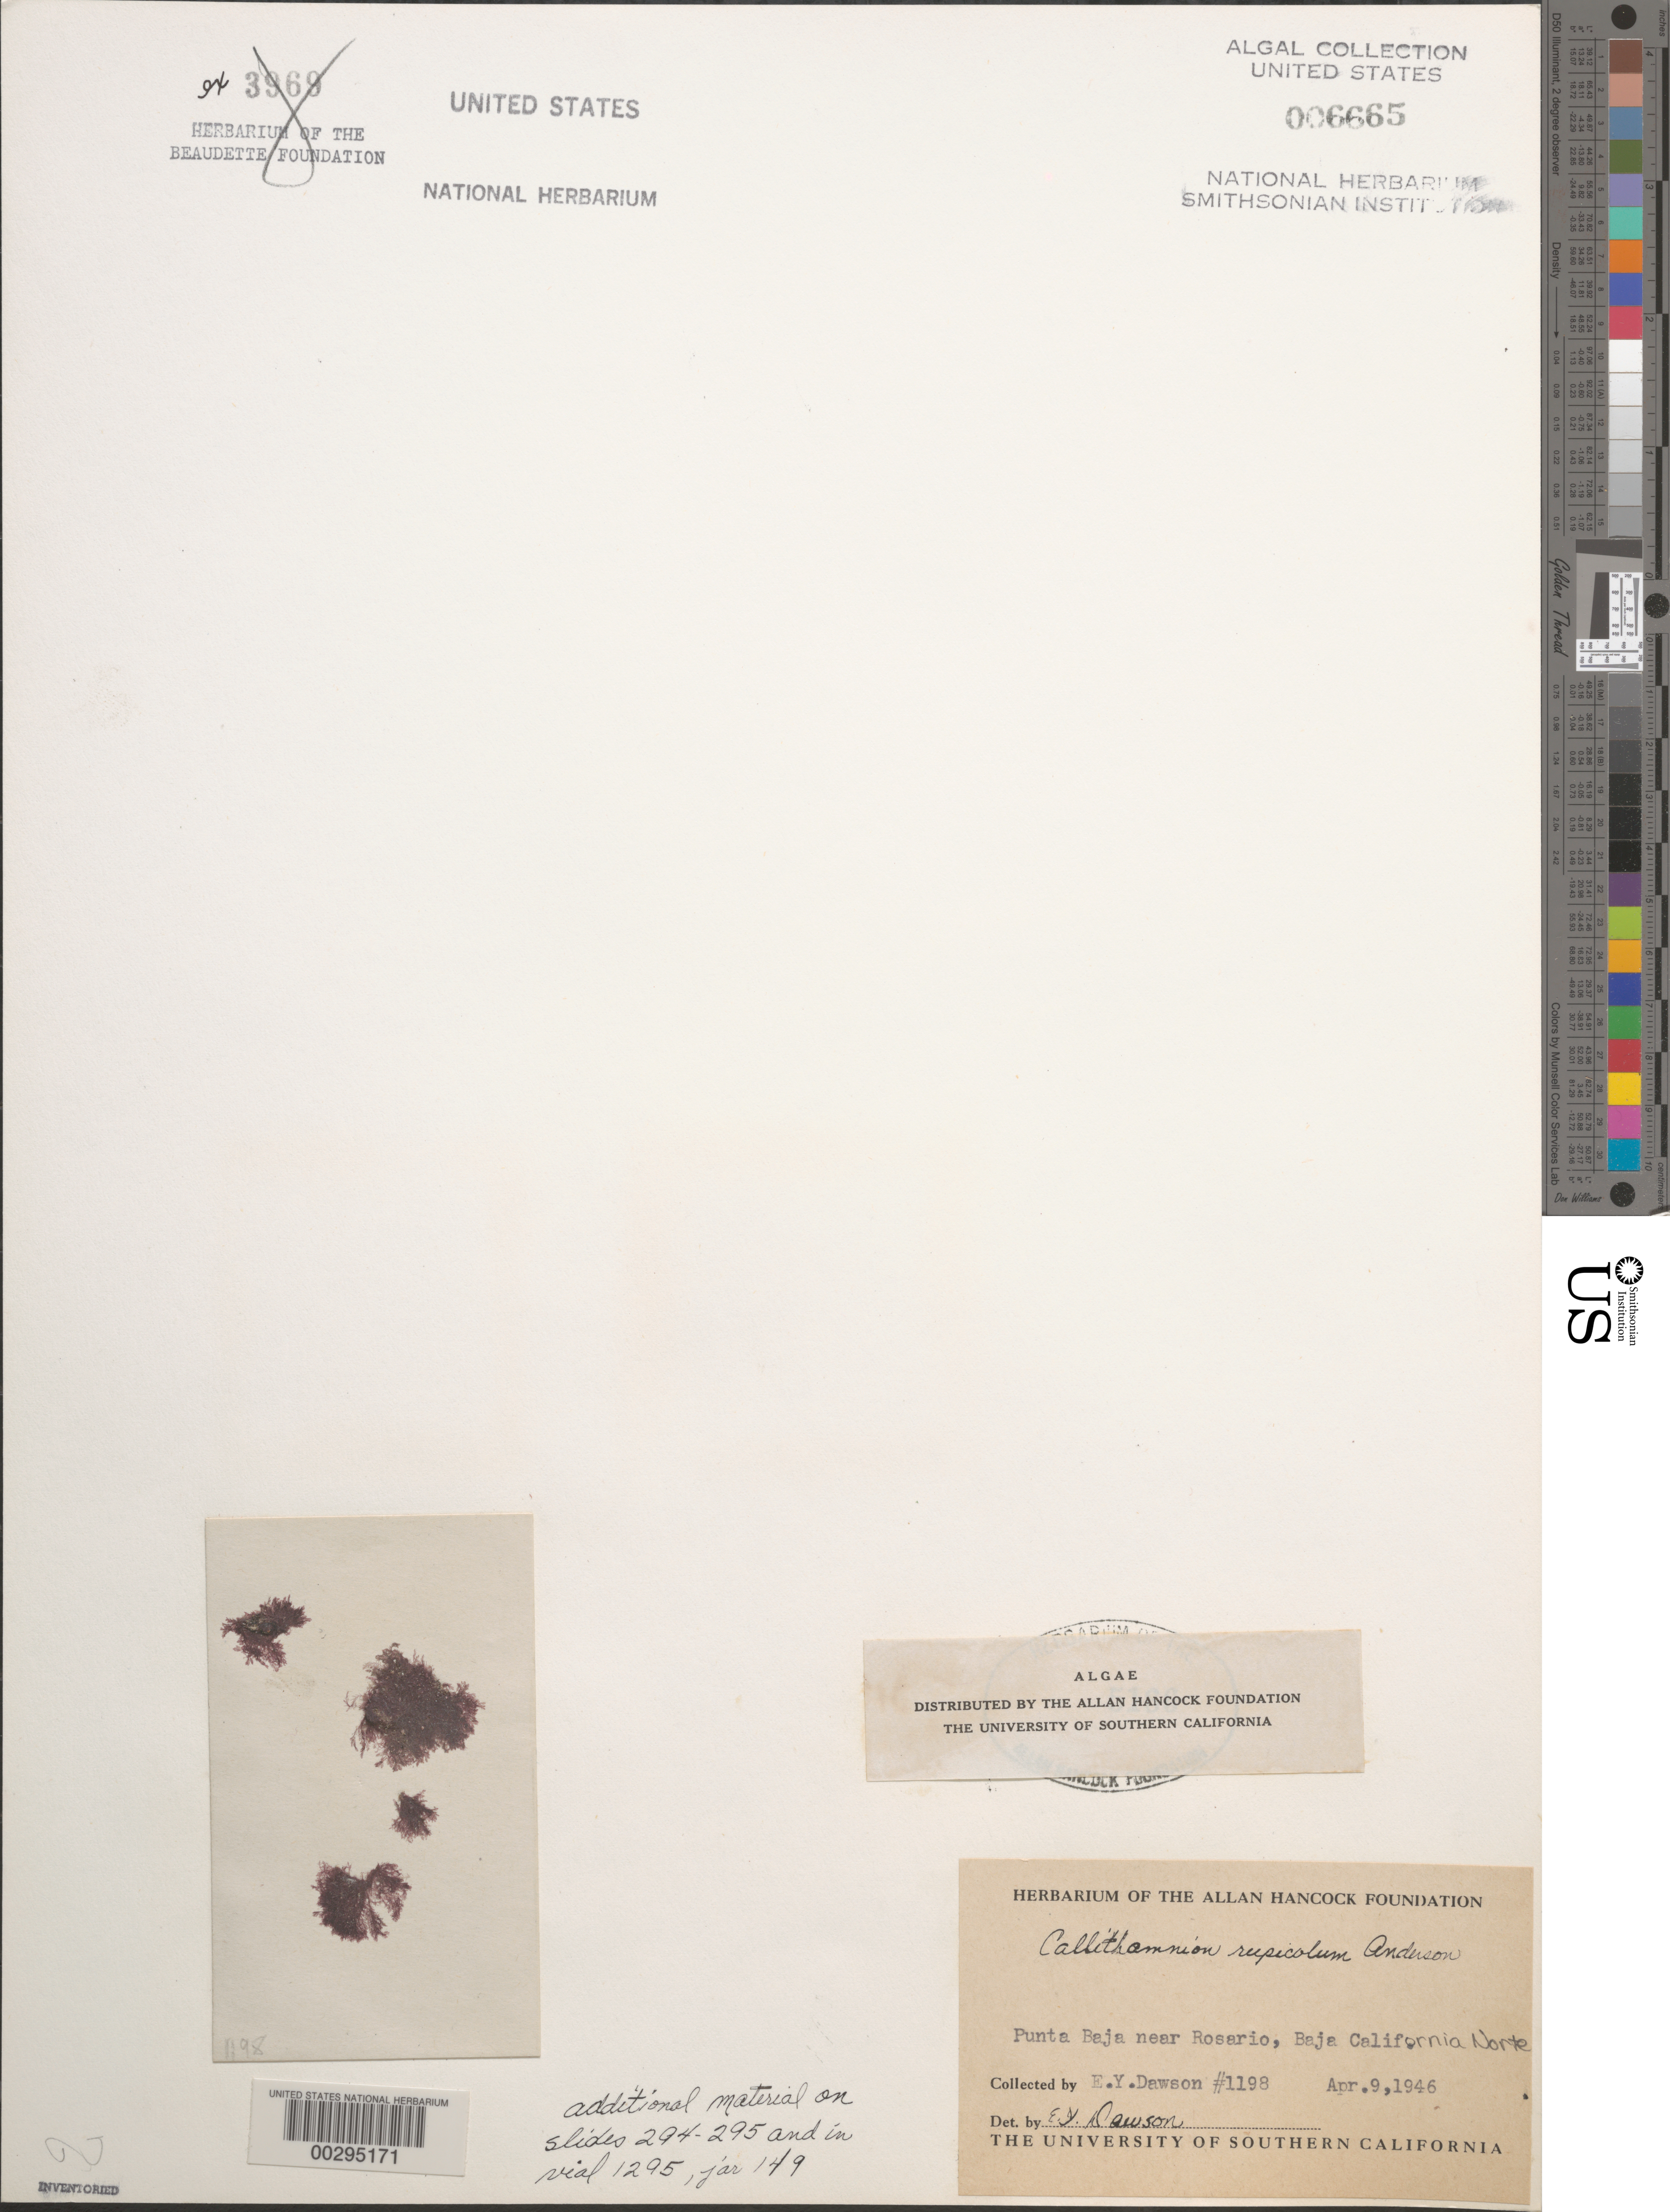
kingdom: Plantae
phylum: Rhodophyta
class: Florideophyceae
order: Ceramiales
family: Callithamniaceae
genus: Callithamnion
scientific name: Callithamnion rupicolum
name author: (C.L. Anderson) C.L. Anderson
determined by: Dawson, E. Y.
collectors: E. Y. Dawson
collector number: EYD 1198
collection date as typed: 09 Apr 1946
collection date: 1946-04-09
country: Mexico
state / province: Baja California Norte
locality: Punta Baja, near Rosario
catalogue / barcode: US 6665